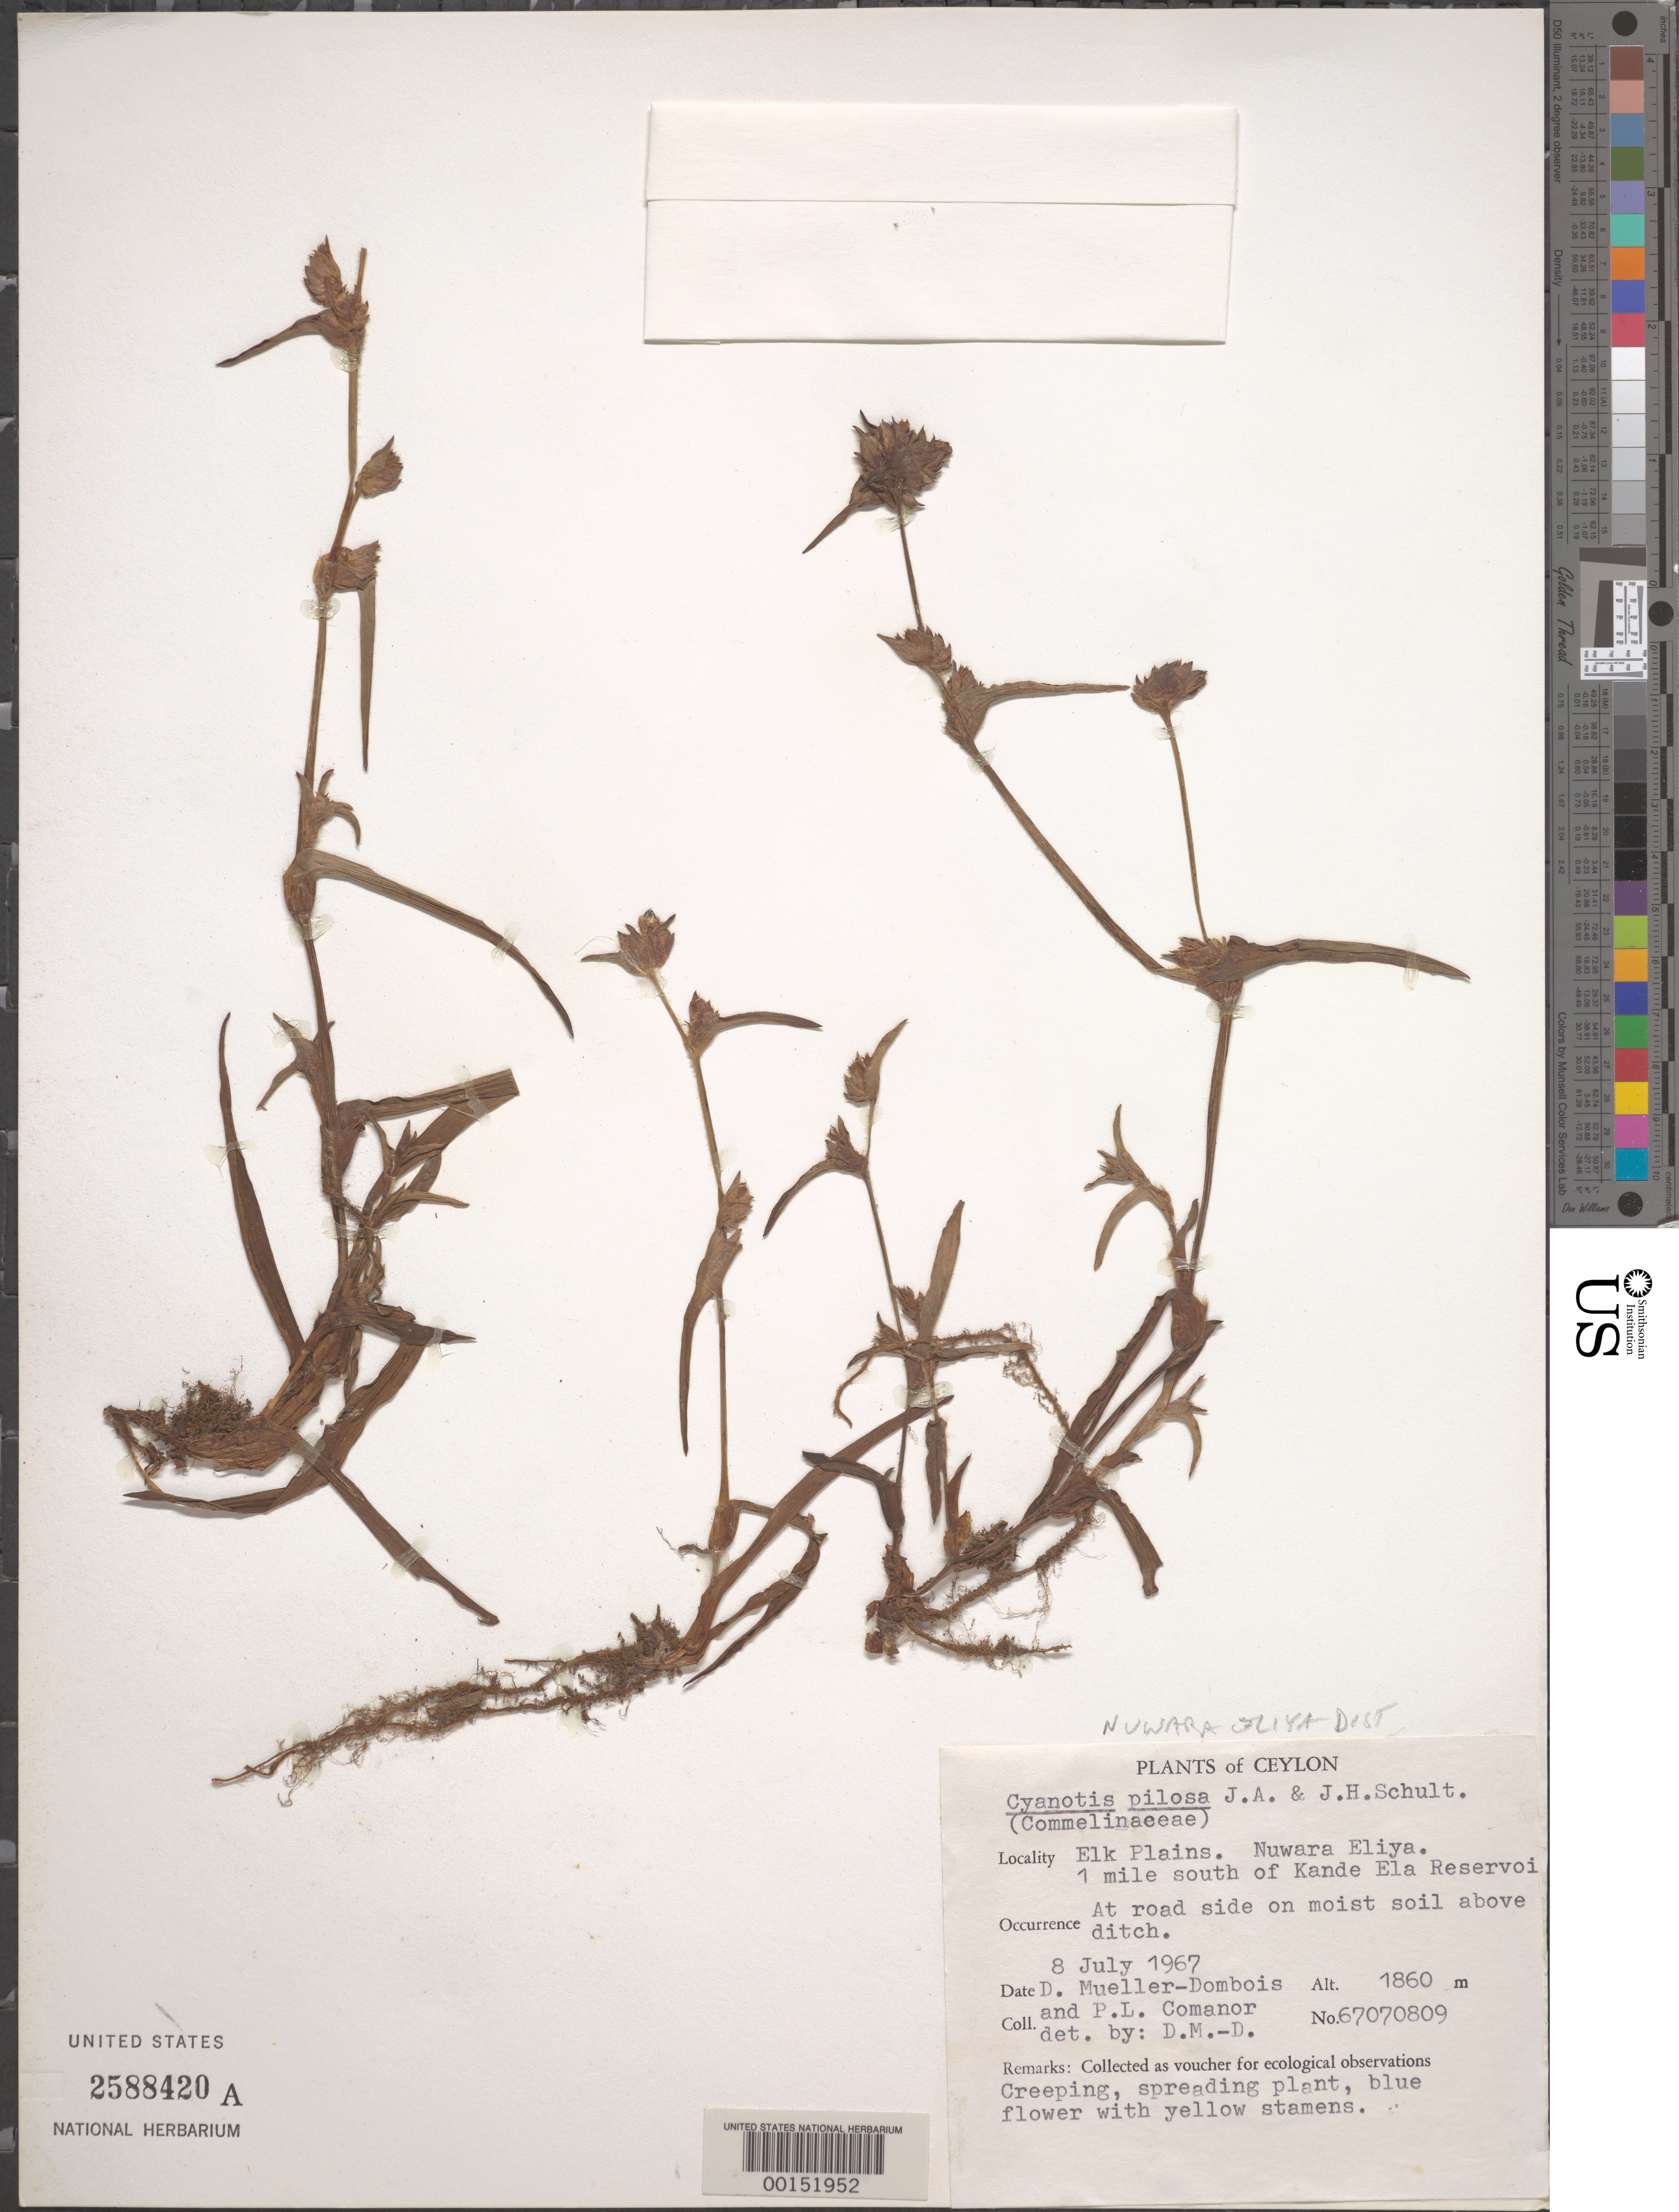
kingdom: Plantae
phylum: Tracheophyta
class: Liliopsida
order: Commelinales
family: Commelinaceae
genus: Cyanotis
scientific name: Cyanotis pilosa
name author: Schult. & Schult. f.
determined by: Mueller-Dombois, D.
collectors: D. Mueller-Dombois & P. Comanor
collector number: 67070809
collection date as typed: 08 Jul 1967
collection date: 1967-07-08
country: Sri Lanka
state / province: Central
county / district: Nuwara Eliya Dist.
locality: Elk plains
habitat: Moist soil, roadside ditch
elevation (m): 1860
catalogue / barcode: US 2588420A